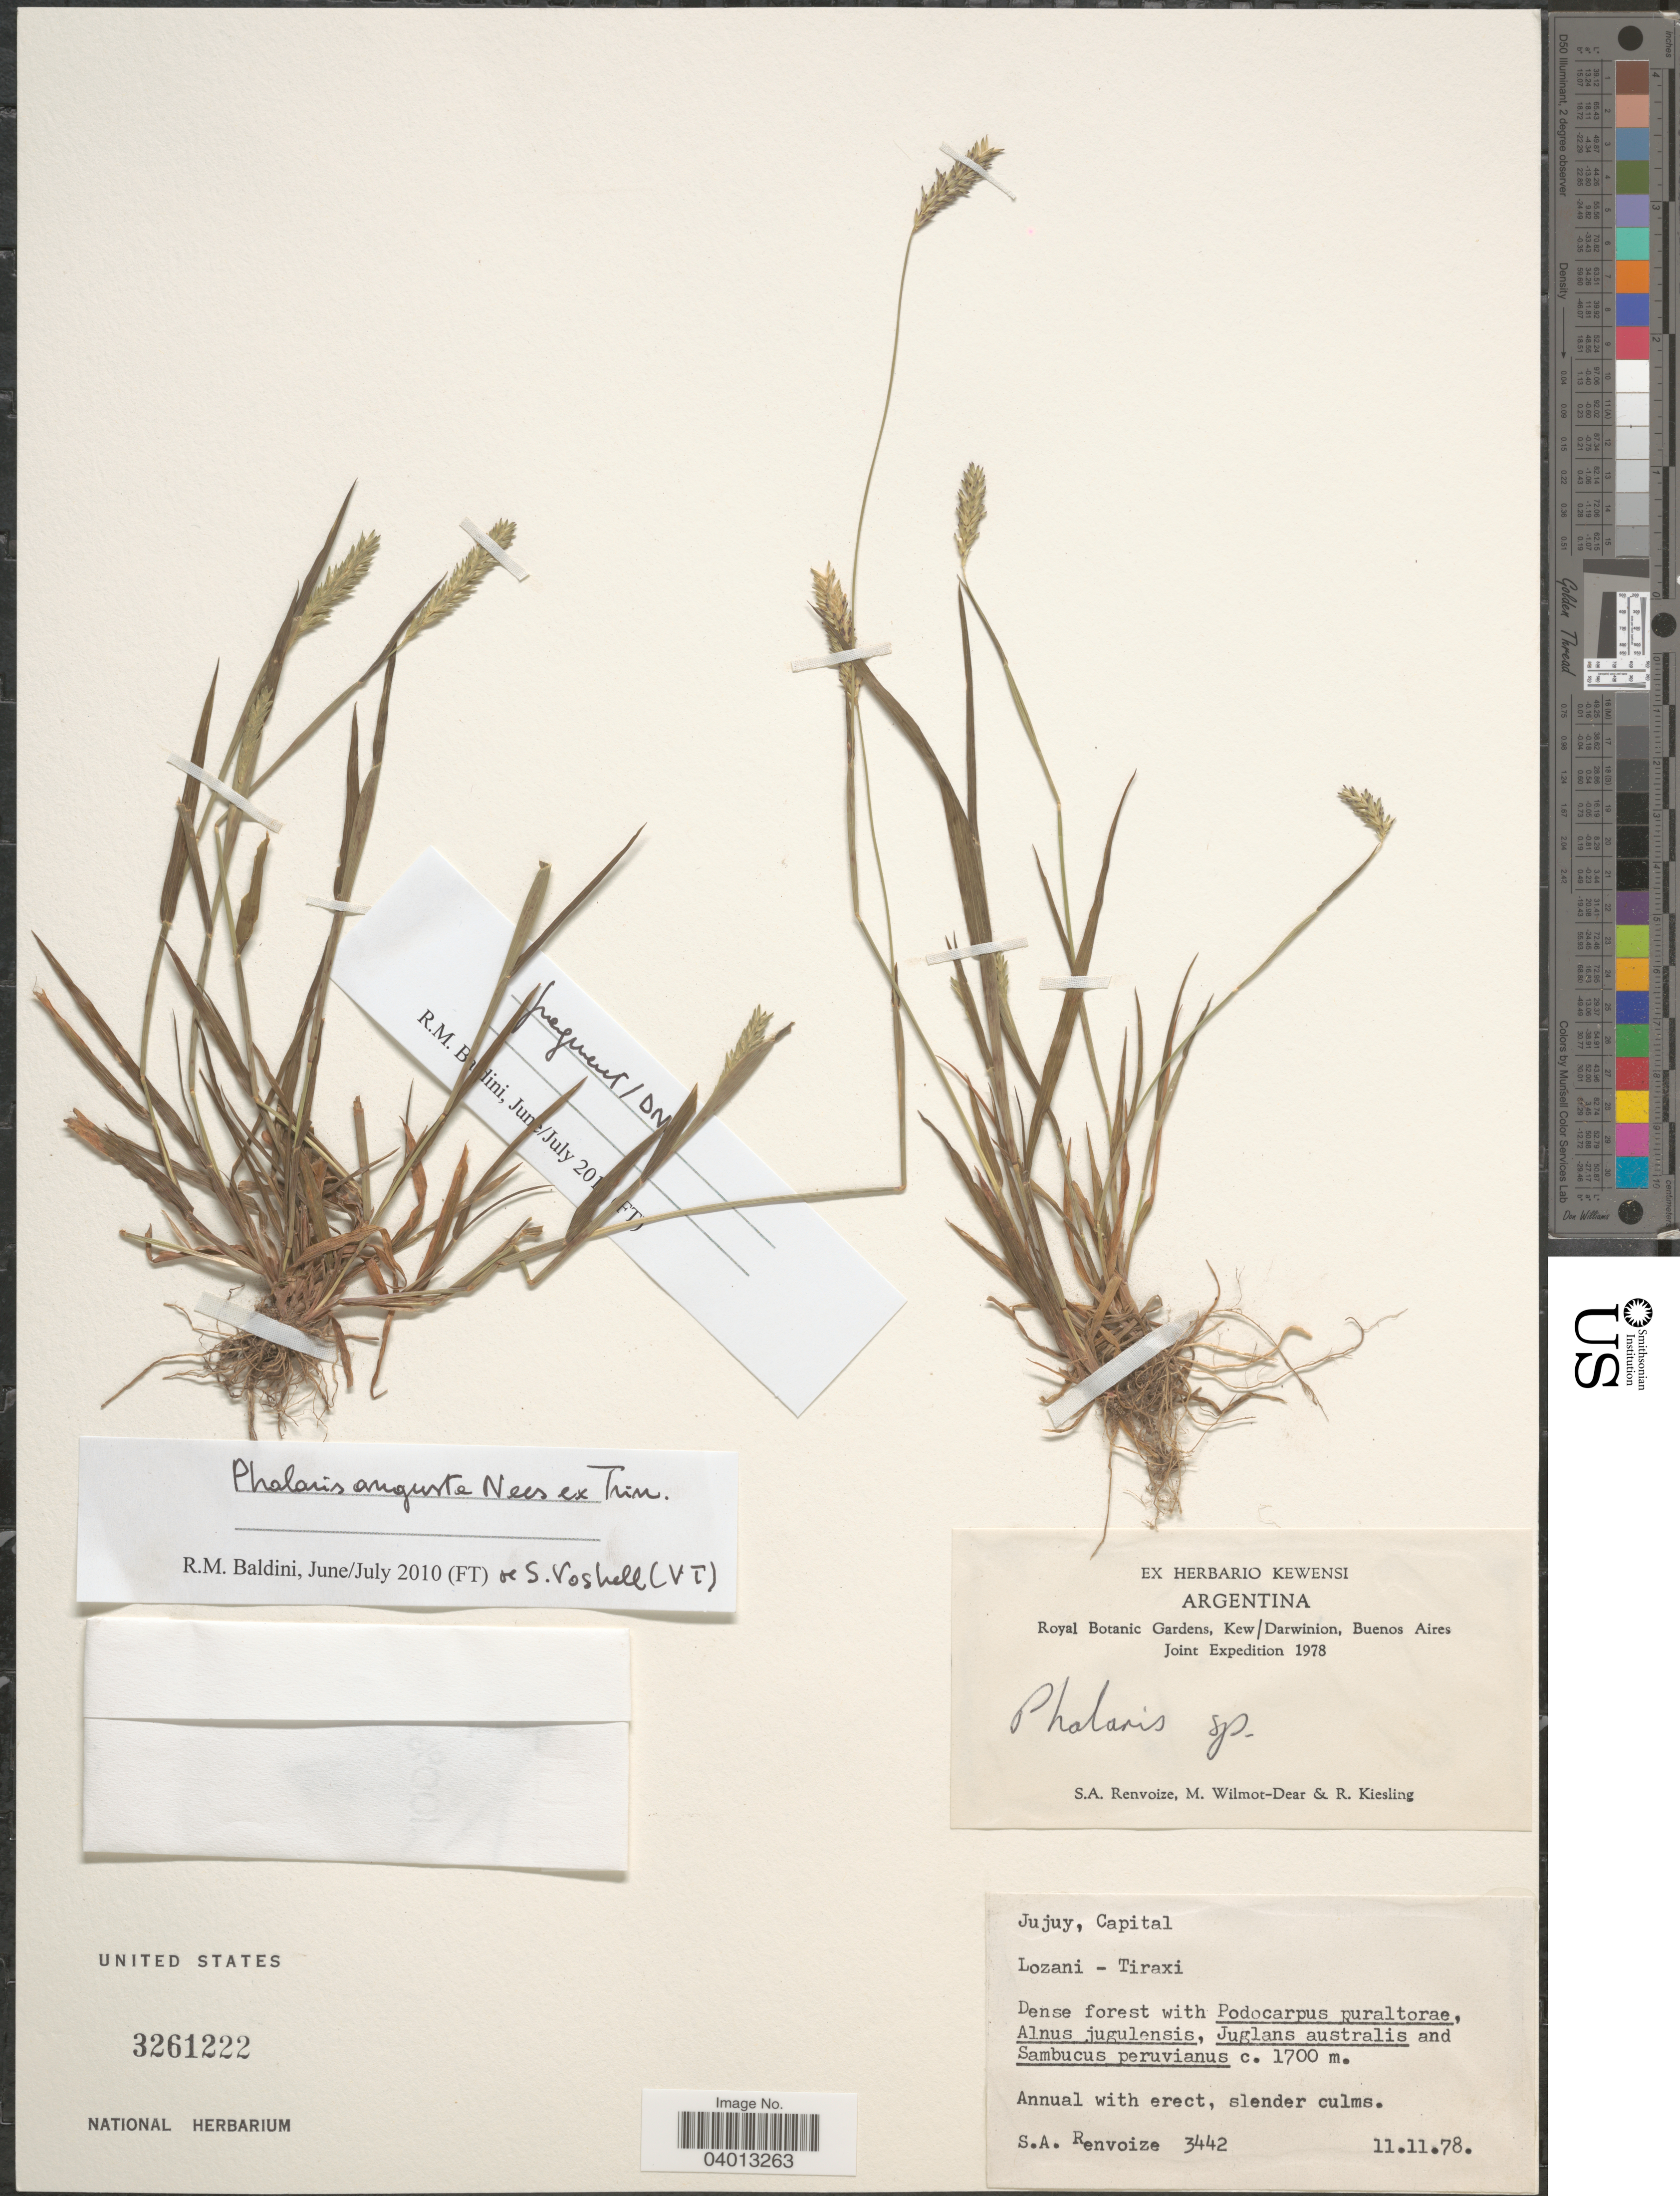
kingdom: Plantae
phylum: Tracheophyta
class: Liliopsida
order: Poales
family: Poaceae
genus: Phalaris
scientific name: Phalaris angusta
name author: Nees ex Trin.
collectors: S. A. Renvoize, M. Wilmot-Dear & R. Kiesling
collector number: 3442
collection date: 1978-11-11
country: Argentina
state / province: Jujuy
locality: Capital. Lozani - Tiraxi [unsure placement].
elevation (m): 1700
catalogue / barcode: US 3261222